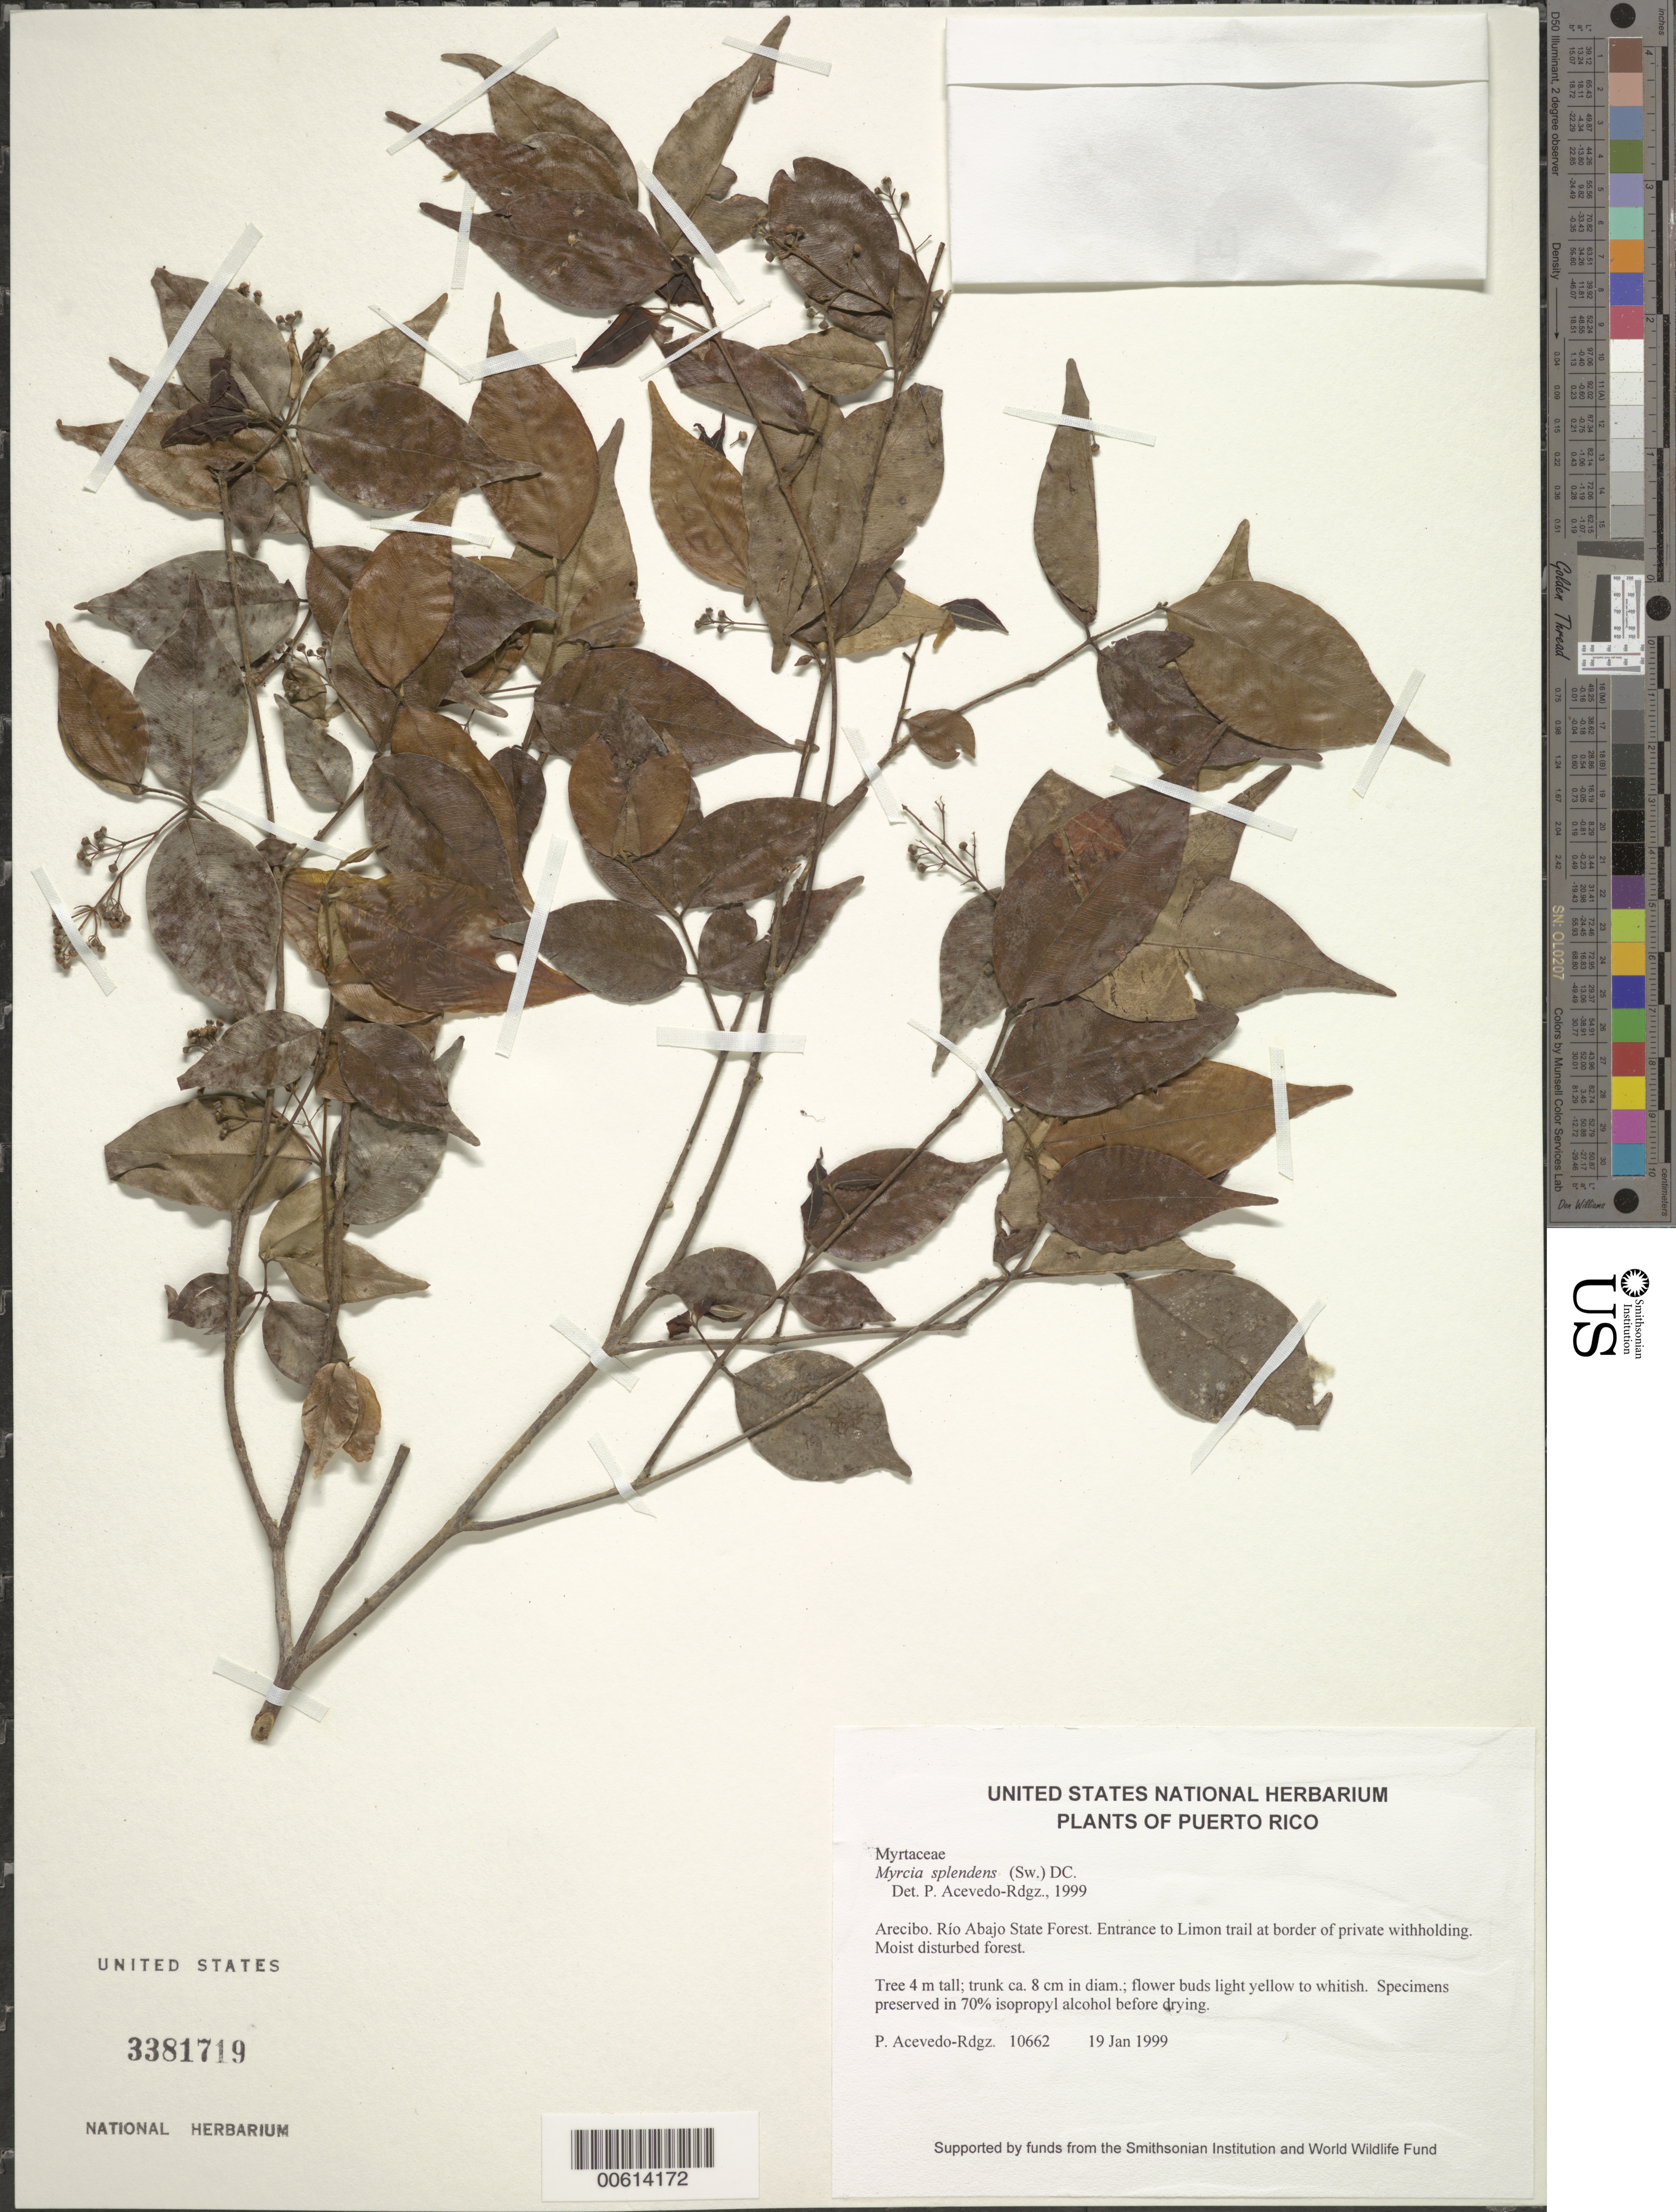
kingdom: Plantae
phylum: Tracheophyta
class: Magnoliopsida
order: Myrtales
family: Myrtaceae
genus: Myrcia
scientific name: Myrcia splendens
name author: (Sw.) DC.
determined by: Acevedo-Rodríguez, P., (BOT), Smithsonian Institution - National Museum of Natural History (UNITED STATES)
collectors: P. Acevedo-Rodr.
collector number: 10662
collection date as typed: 19 Jan 1999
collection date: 1999-01-19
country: Puerto Rico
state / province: Arecibo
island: Puerto Rico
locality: Arecibo; Río Abajo State Forest. Entrance to Limon trail at border of private withholding.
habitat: Moist disturbed forest.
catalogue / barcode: US 3381719